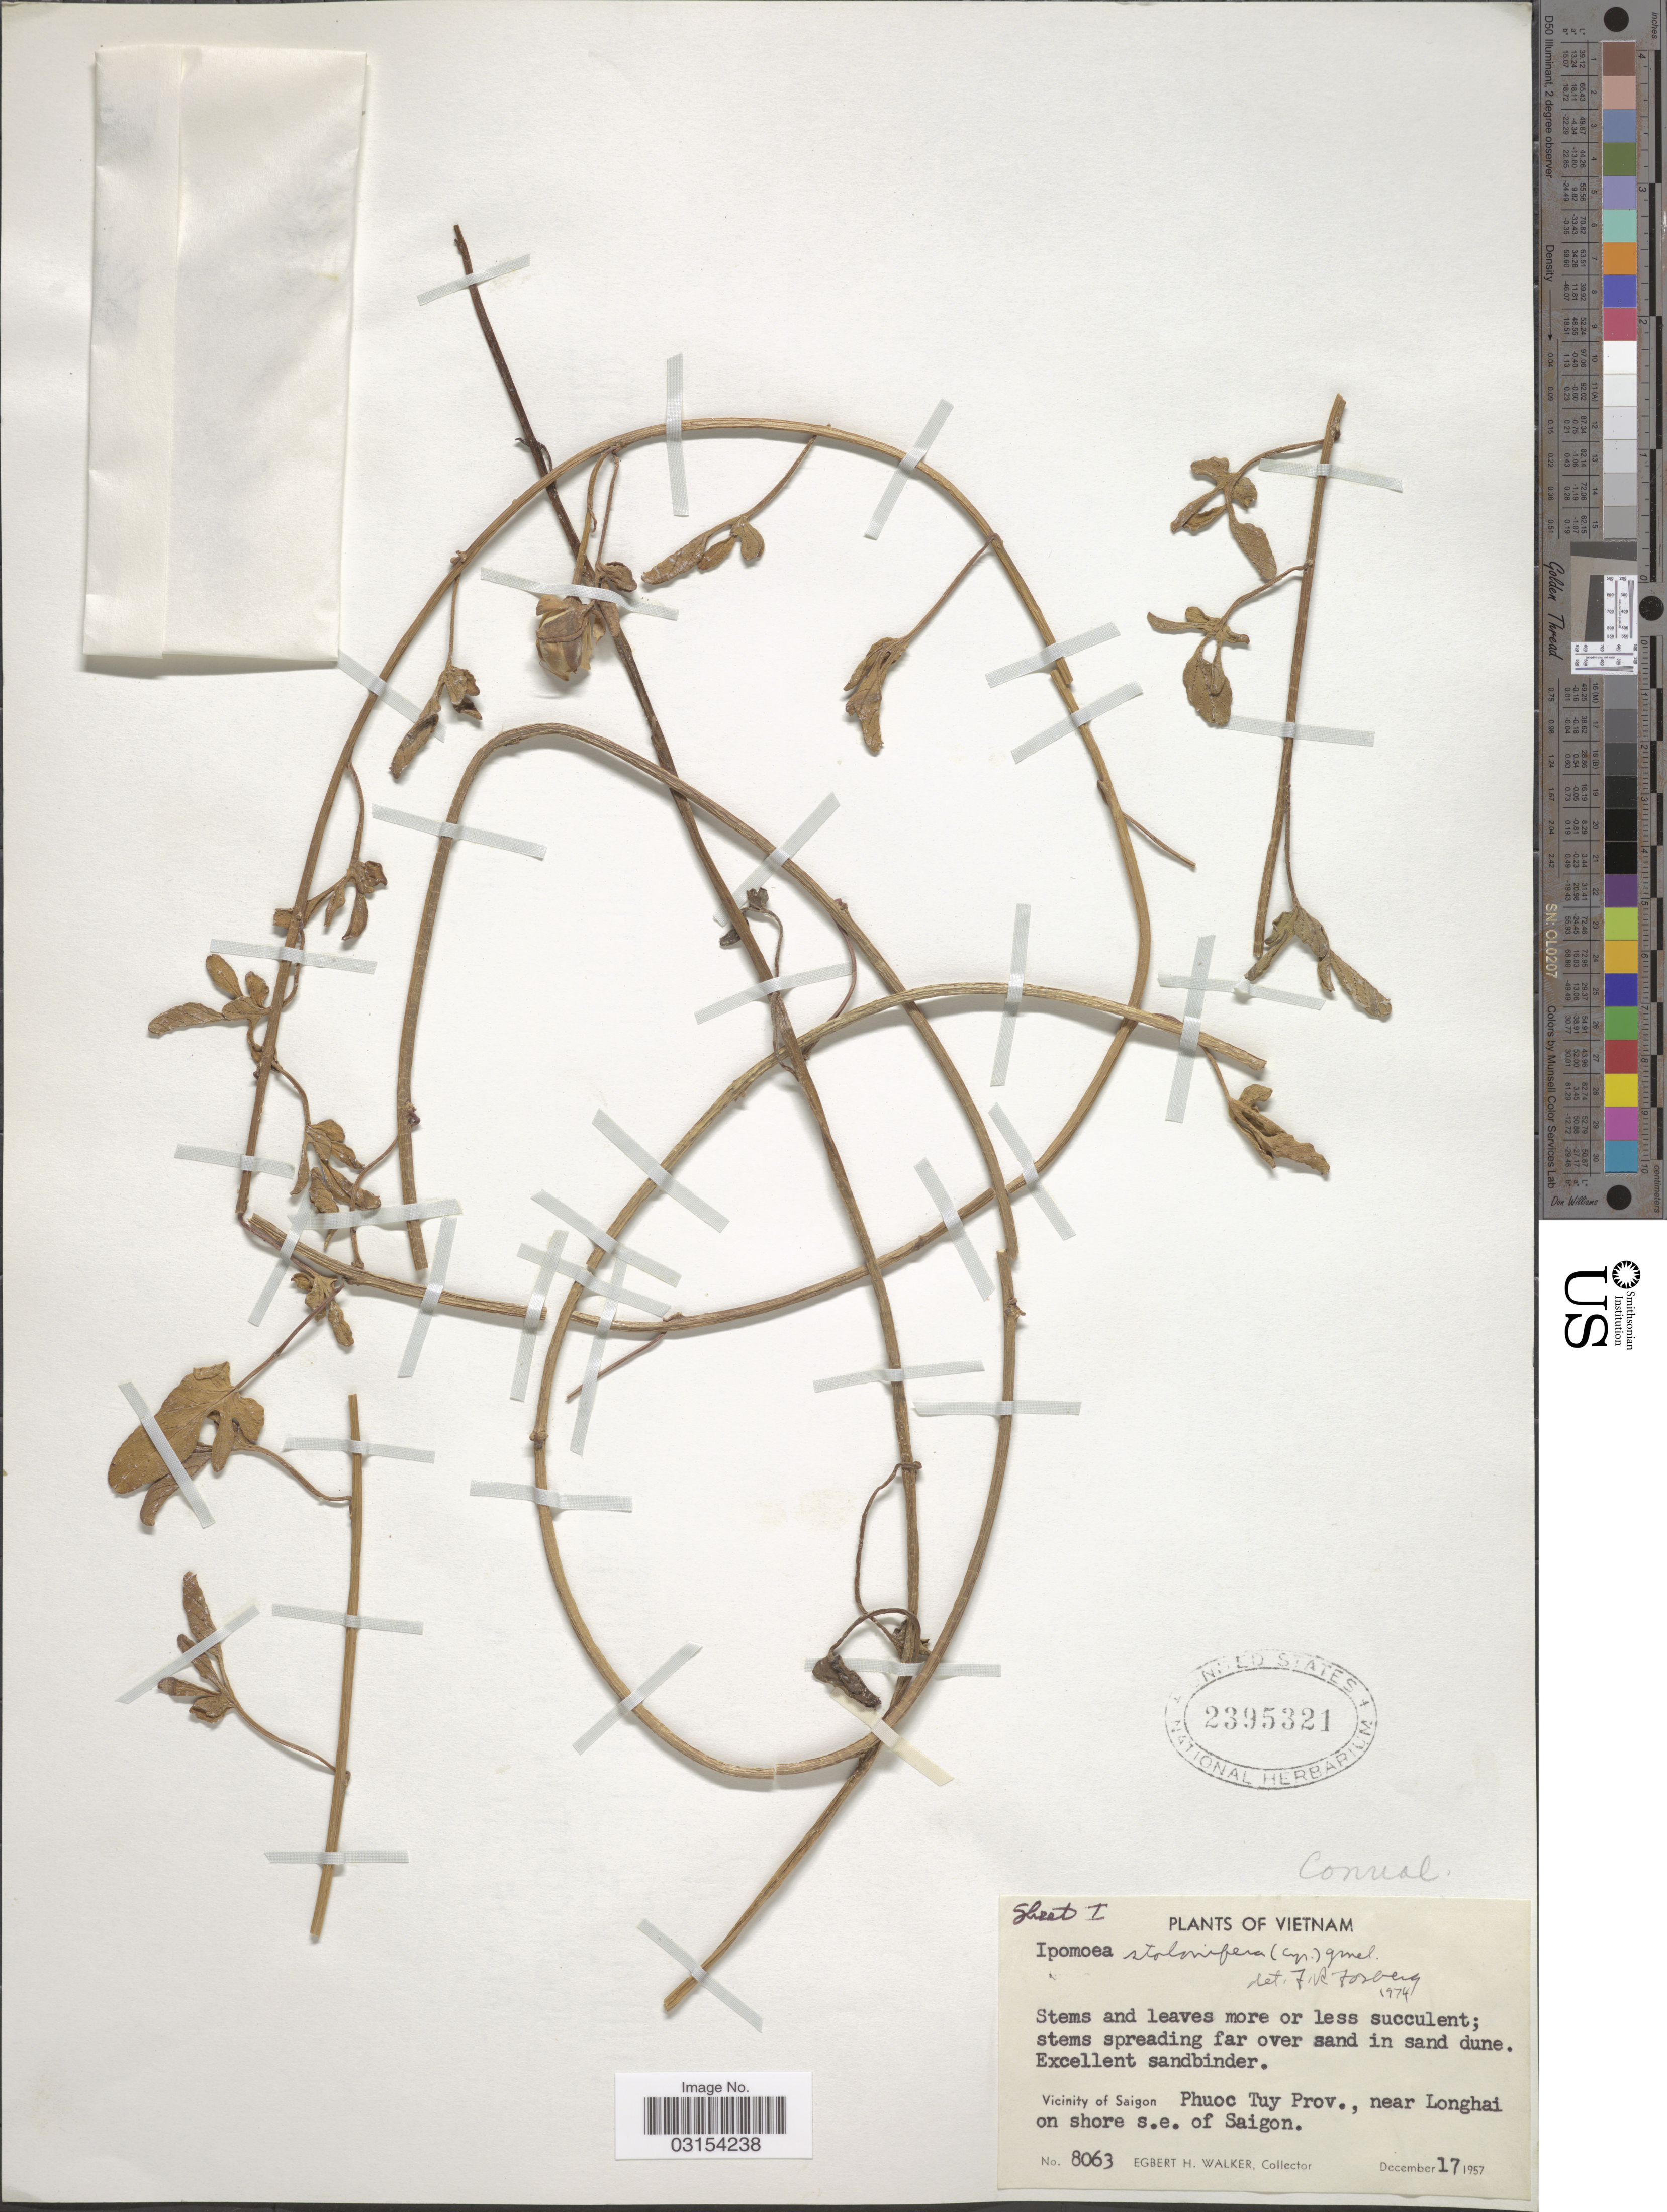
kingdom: Plantae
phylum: Tracheophyta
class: Magnoliopsida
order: Solanales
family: Convolvulaceae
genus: Ipomoea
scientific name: Ipomoea stolonifera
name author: (Cirillo) J.F. Gmel.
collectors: E. H. Walker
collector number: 8063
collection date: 1957-12-17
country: Vietnam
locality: Vicinity of Saigon, Phuoc Tuy Prov., near Longhai on shore s.e. of Saigon.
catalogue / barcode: US 2395321